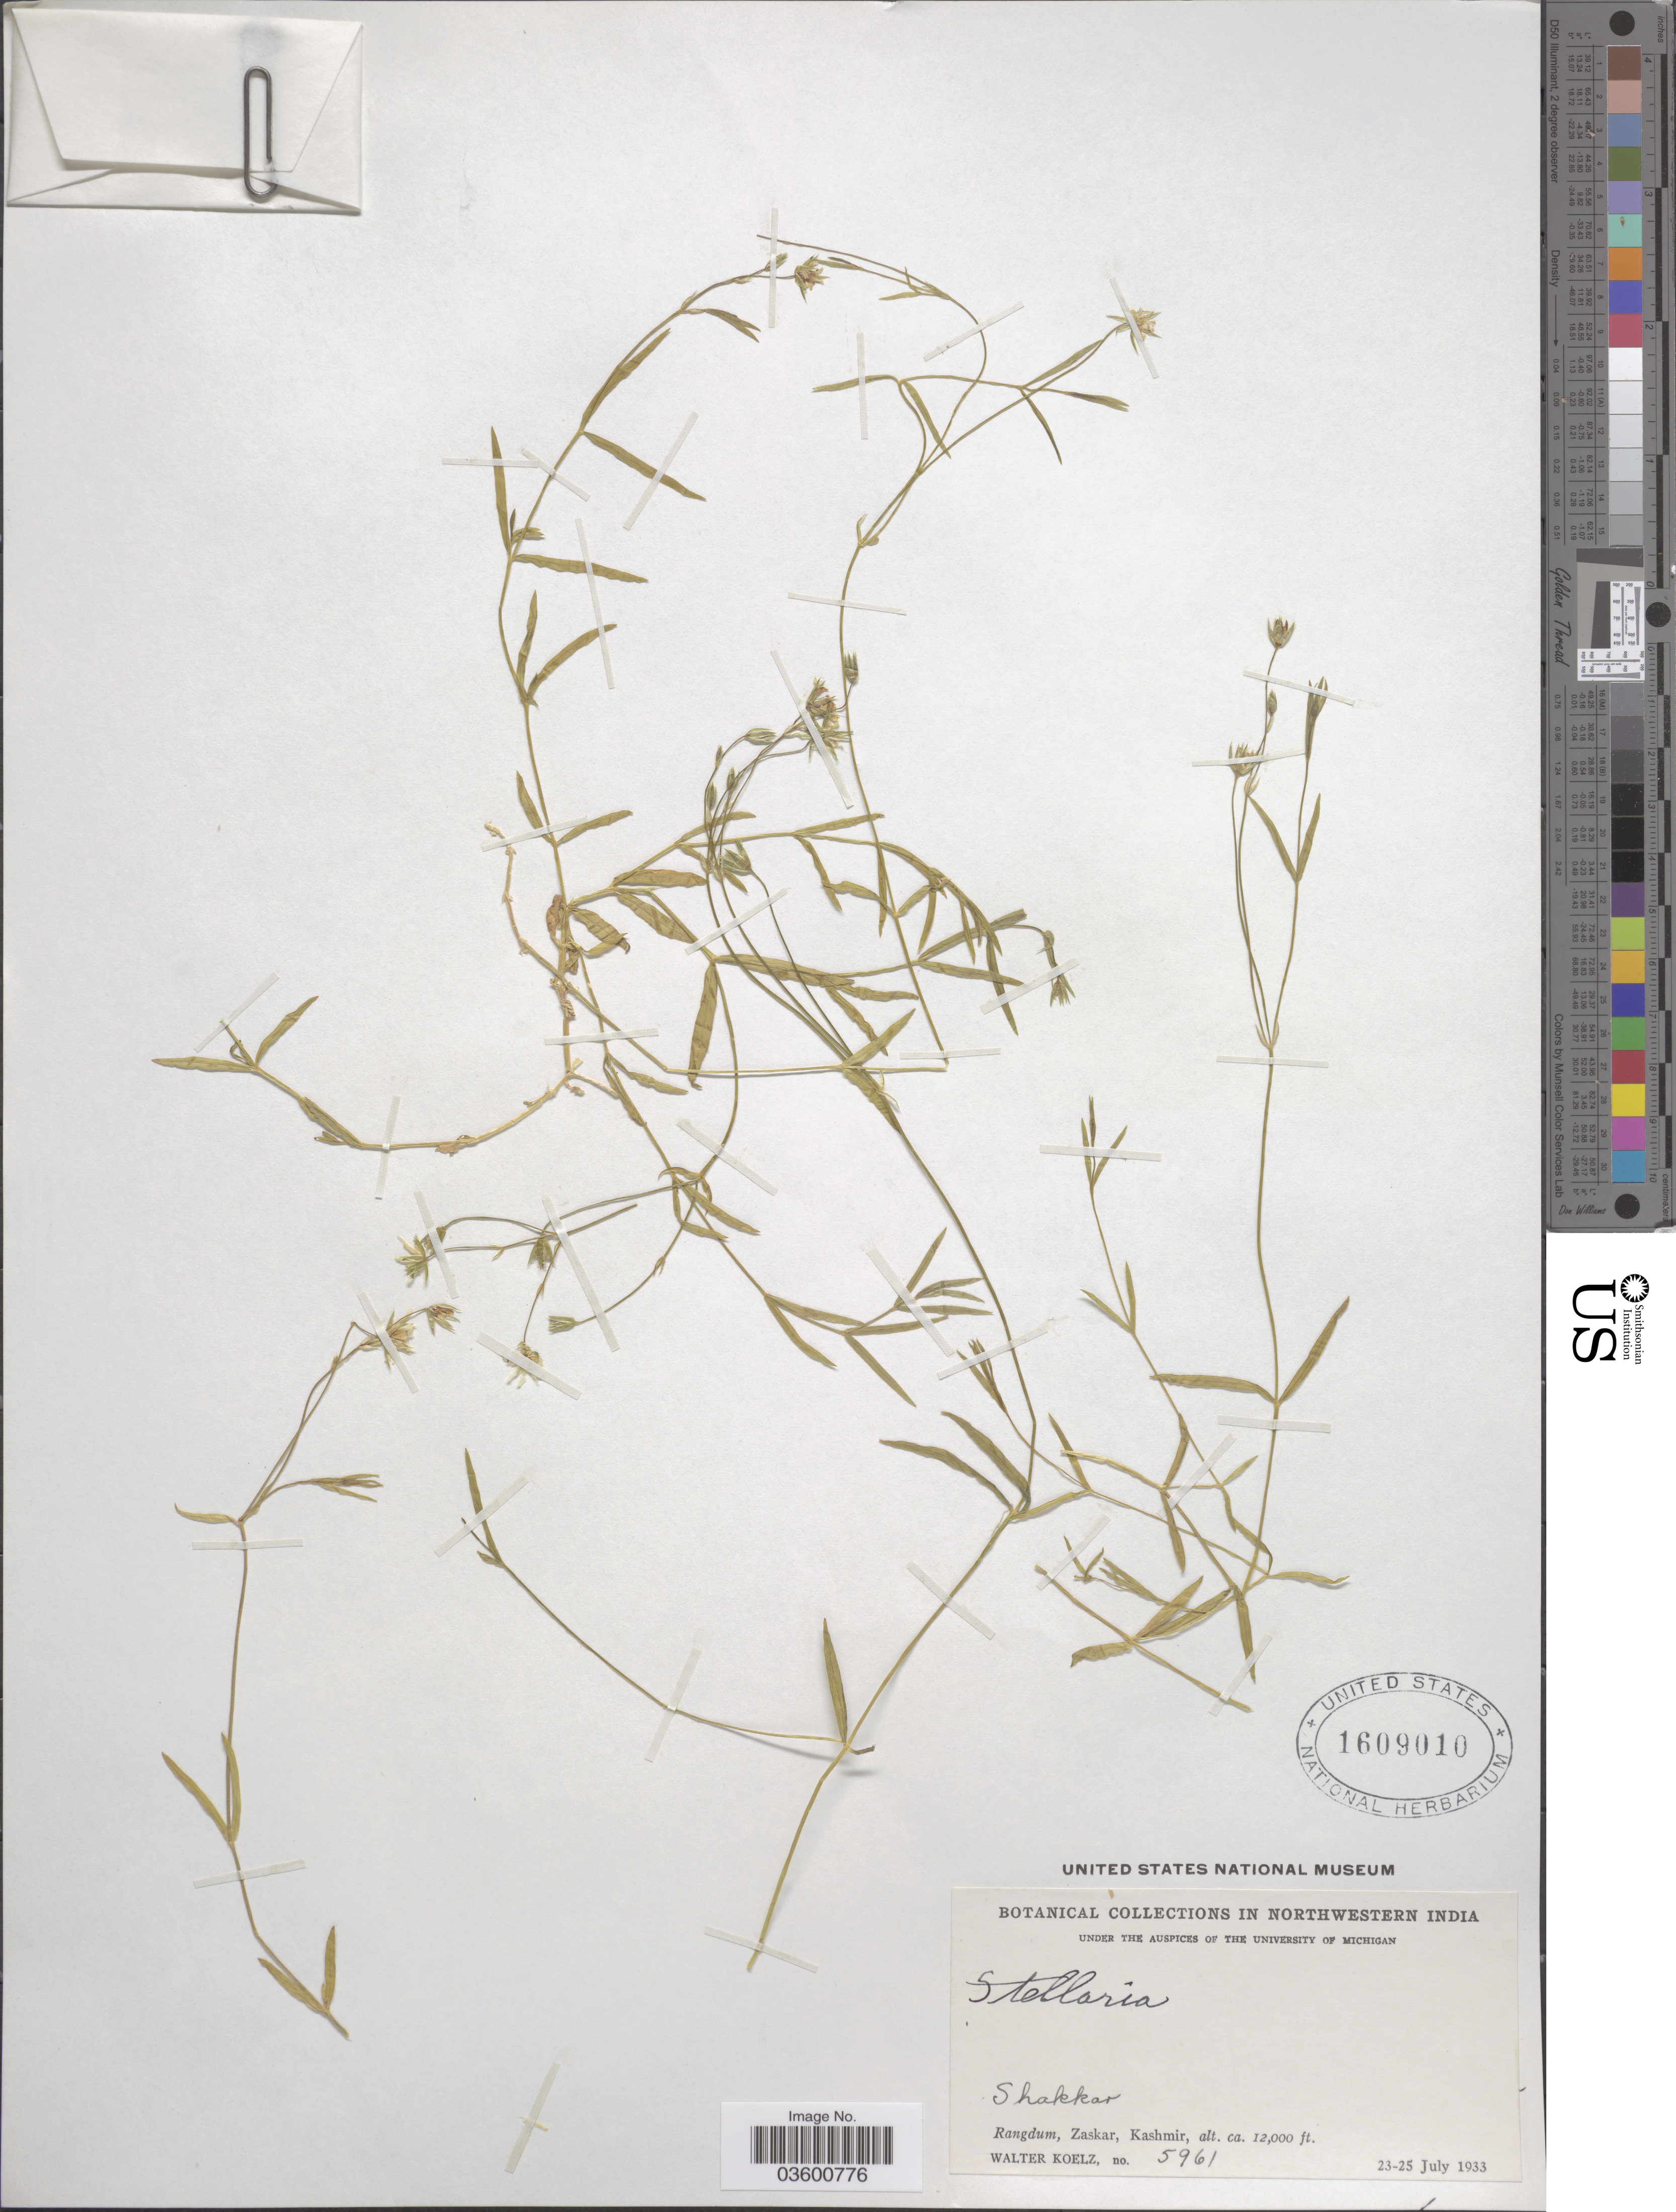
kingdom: Plantae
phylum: Tracheophyta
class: Magnoliopsida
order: Caryophyllales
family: Caryophyllaceae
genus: Stellaria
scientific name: Stellaria sp.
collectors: W. N. Koelz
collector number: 5961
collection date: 1933-07-23/1933-07-25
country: India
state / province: Jammu and Kashmir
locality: Northwestern India. Shakkar. Rangdum, Zaskar, Kashmir.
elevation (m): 3658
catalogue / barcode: US 1609010